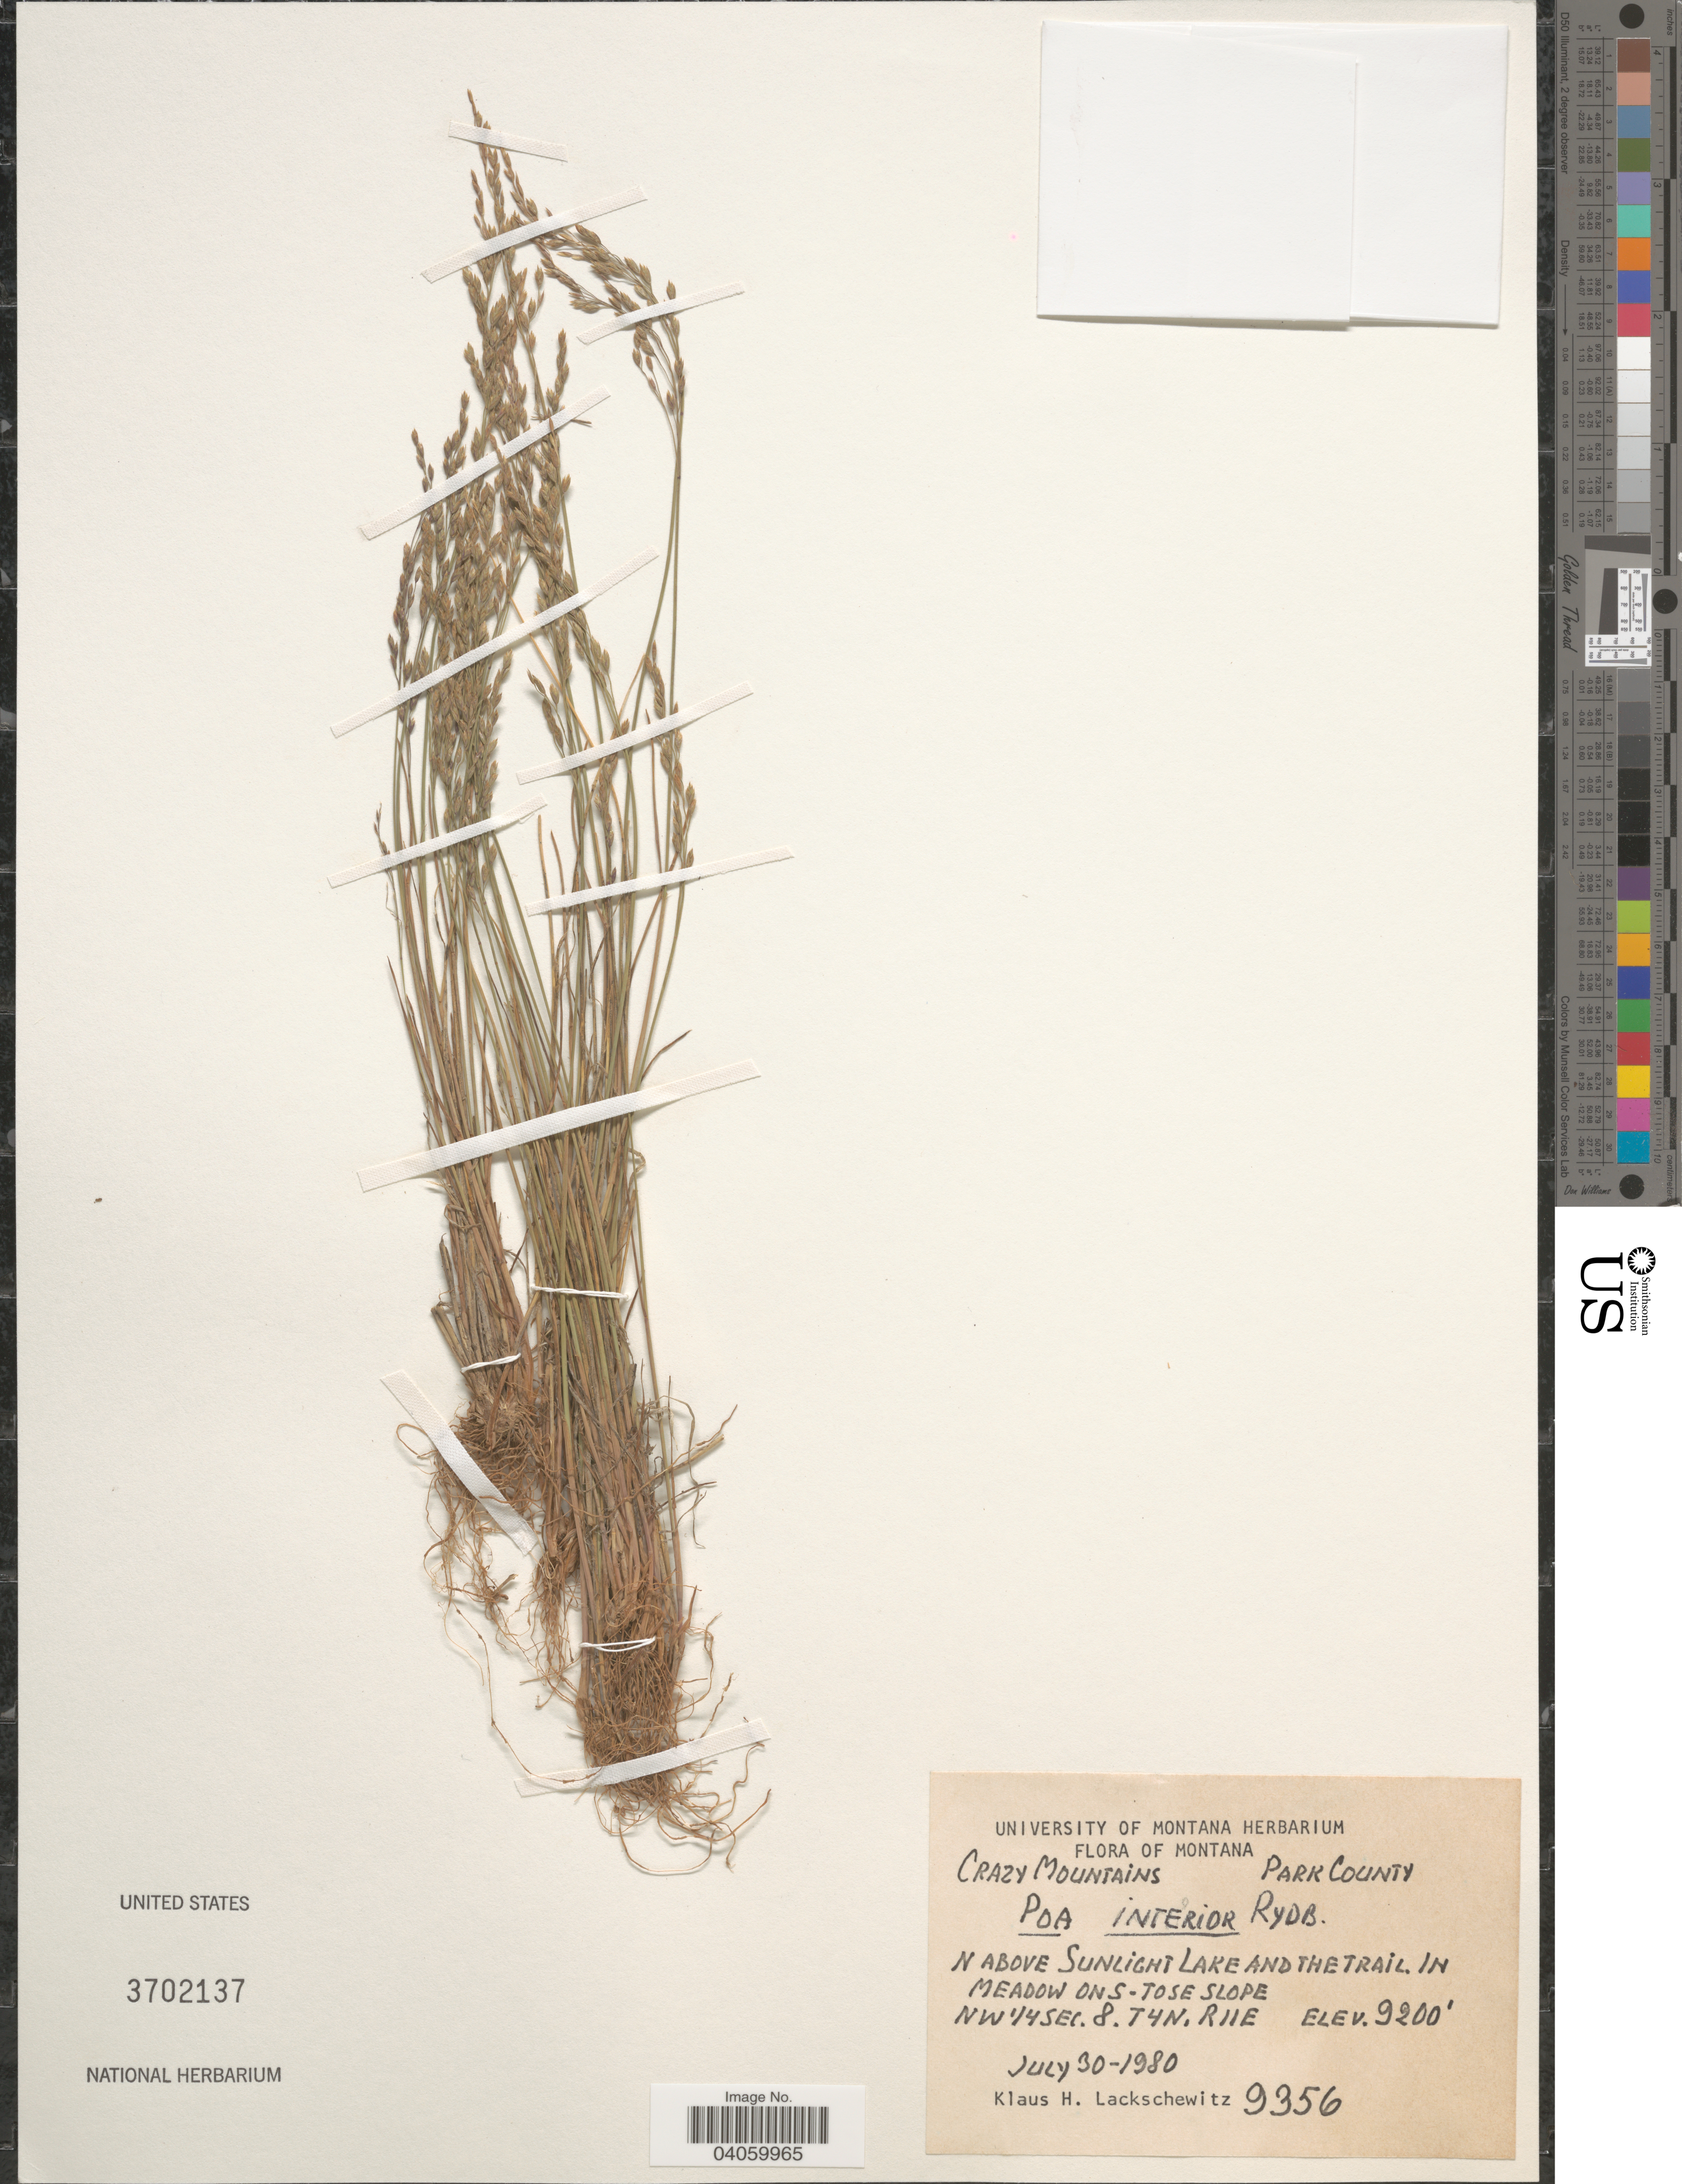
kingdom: Plantae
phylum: Tracheophyta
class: Liliopsida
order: Poales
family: Poaceae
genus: Poa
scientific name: Poa interior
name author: Rydb.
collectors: K. Lackschewitz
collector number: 9356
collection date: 1980-07-30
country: United States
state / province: Montana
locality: N above Sunlight Lake and the Trail. In meadow on S- to SE slope. NW ¼ Sec. 8. T4N. R11E.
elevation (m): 2804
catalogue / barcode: US 3702137